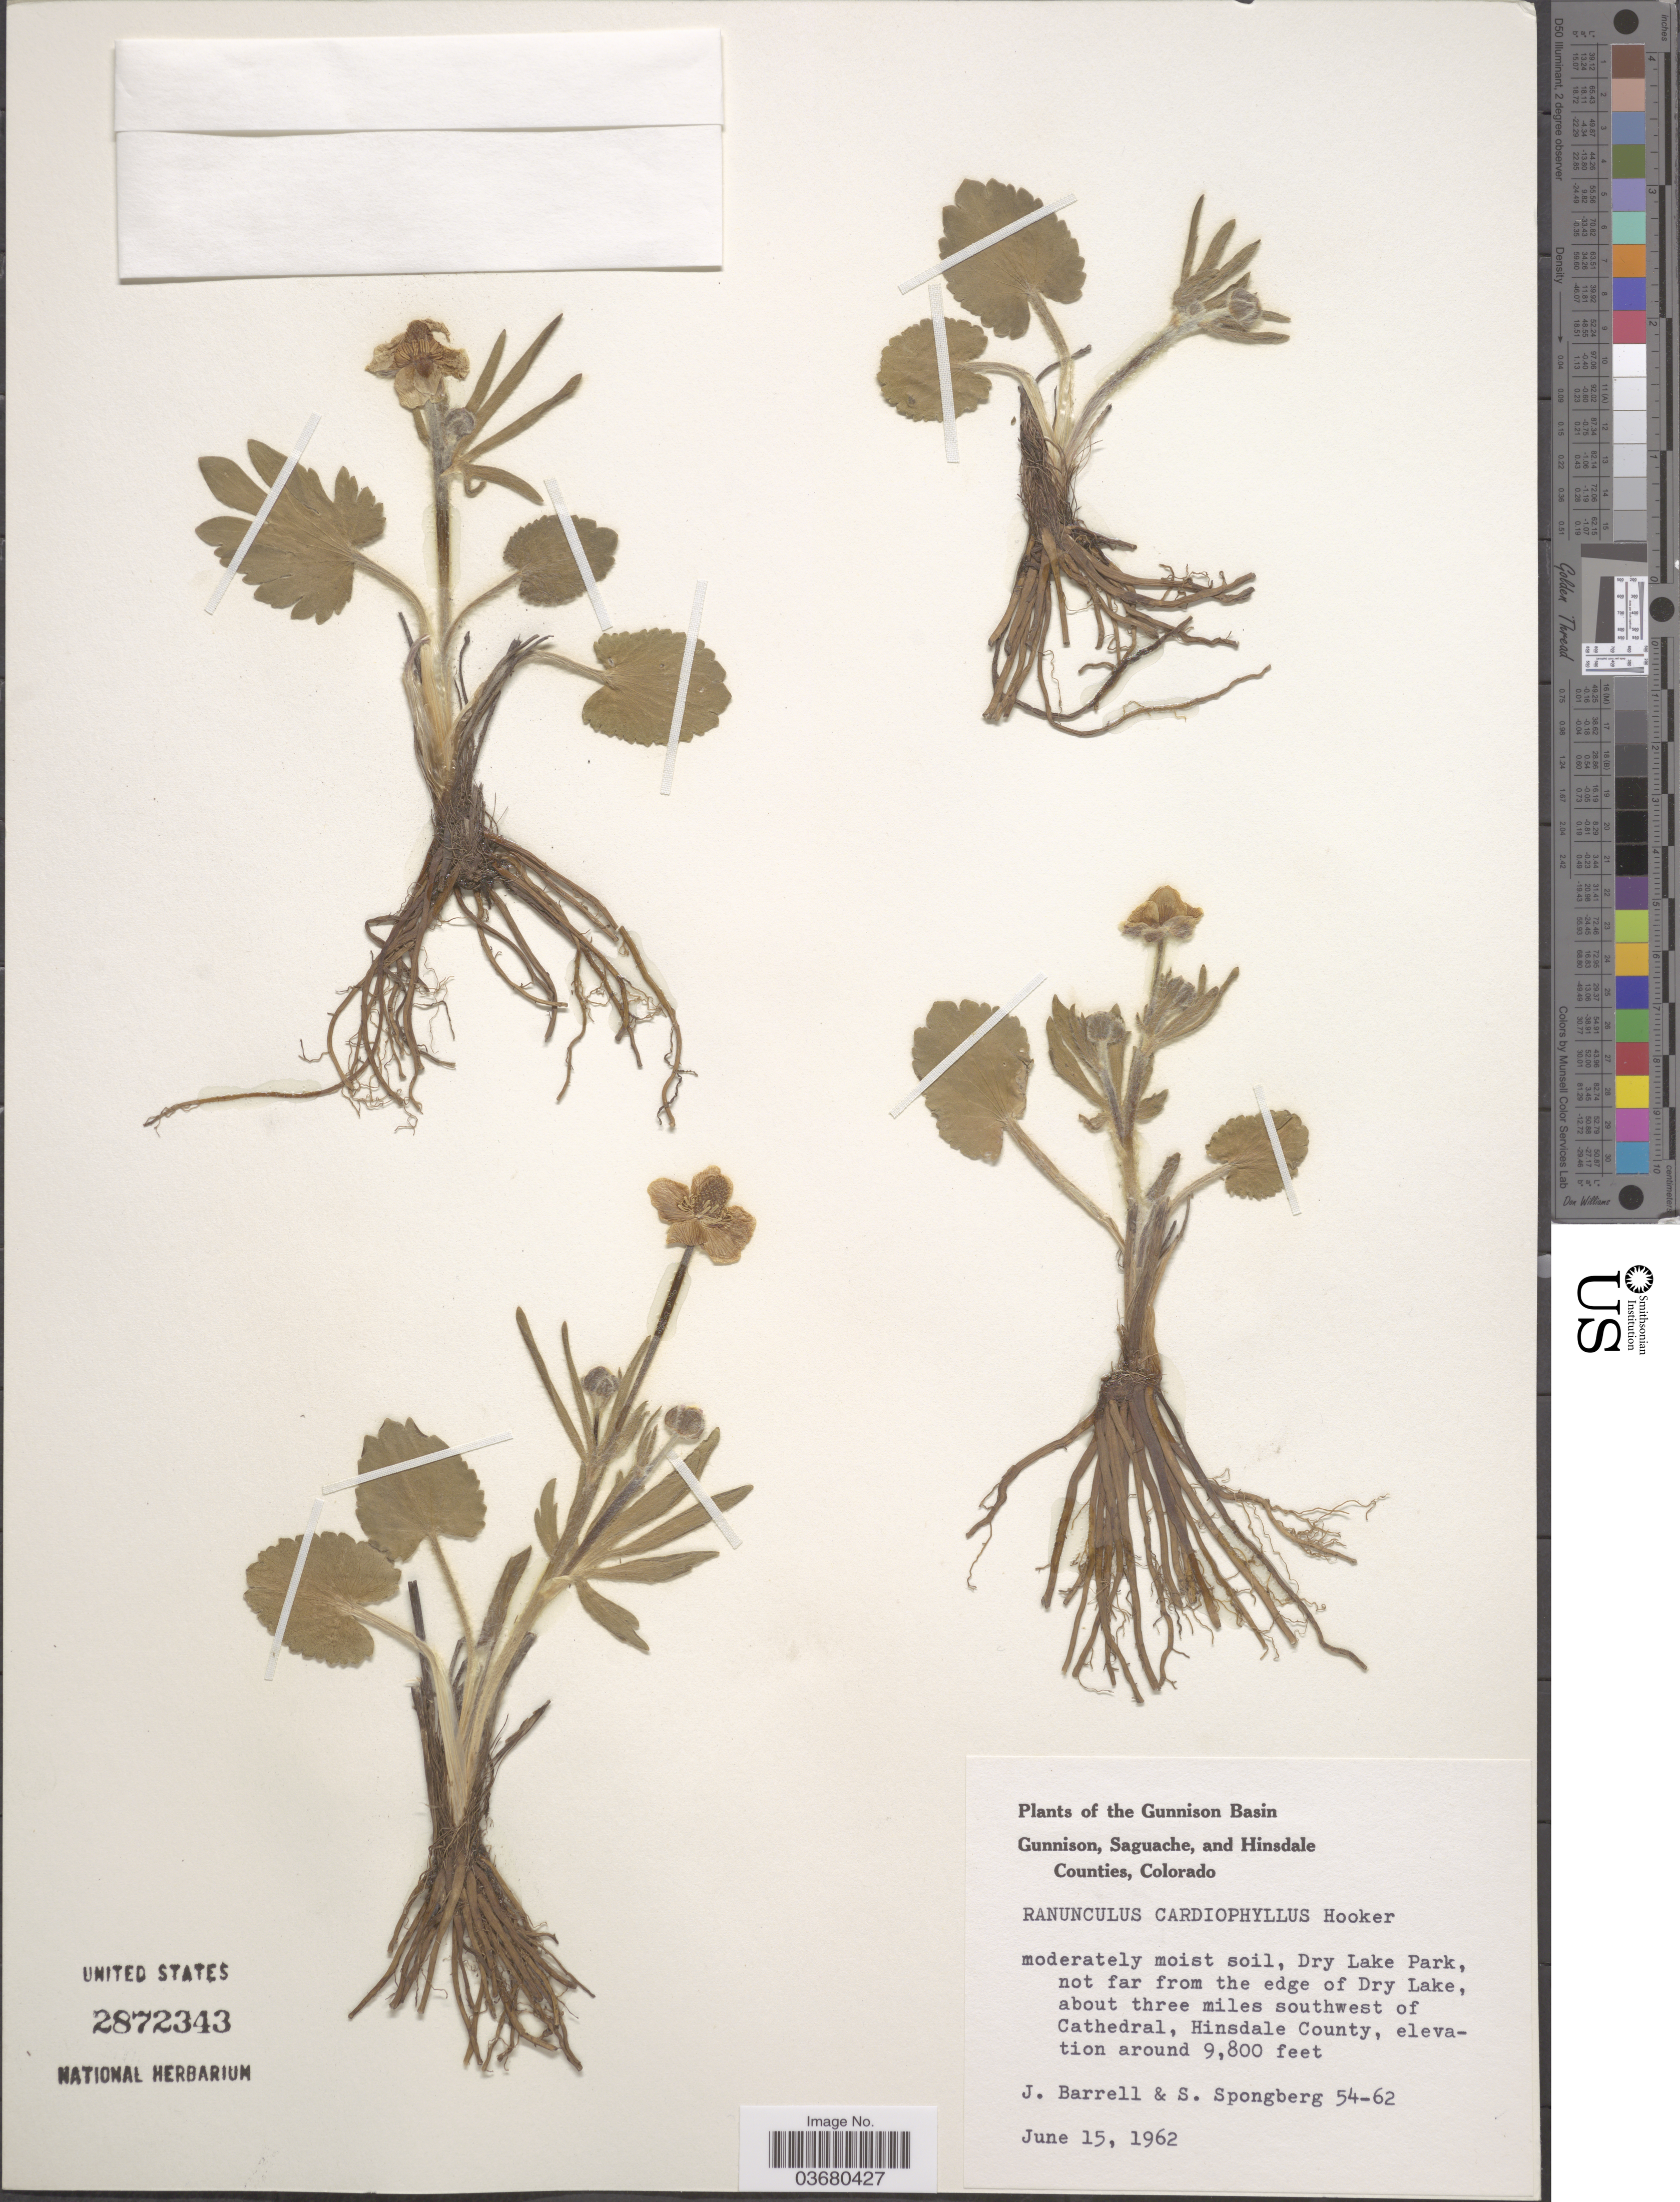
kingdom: Plantae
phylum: Tracheophyta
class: Magnoliopsida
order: Ranunculales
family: Ranunculaceae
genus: Ranunculus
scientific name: Ranunculus cardiophyllus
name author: Hook.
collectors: J. Barrell & S. A.Spongberg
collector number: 54-62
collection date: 1962-06-15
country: United States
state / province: Colorado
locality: The Gunnison Basin. Dry Lake park, not far from the edge of Dry Lake, about three miles southwest of Cathedral, Hinsdale County.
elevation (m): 2987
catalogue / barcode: US 2872343